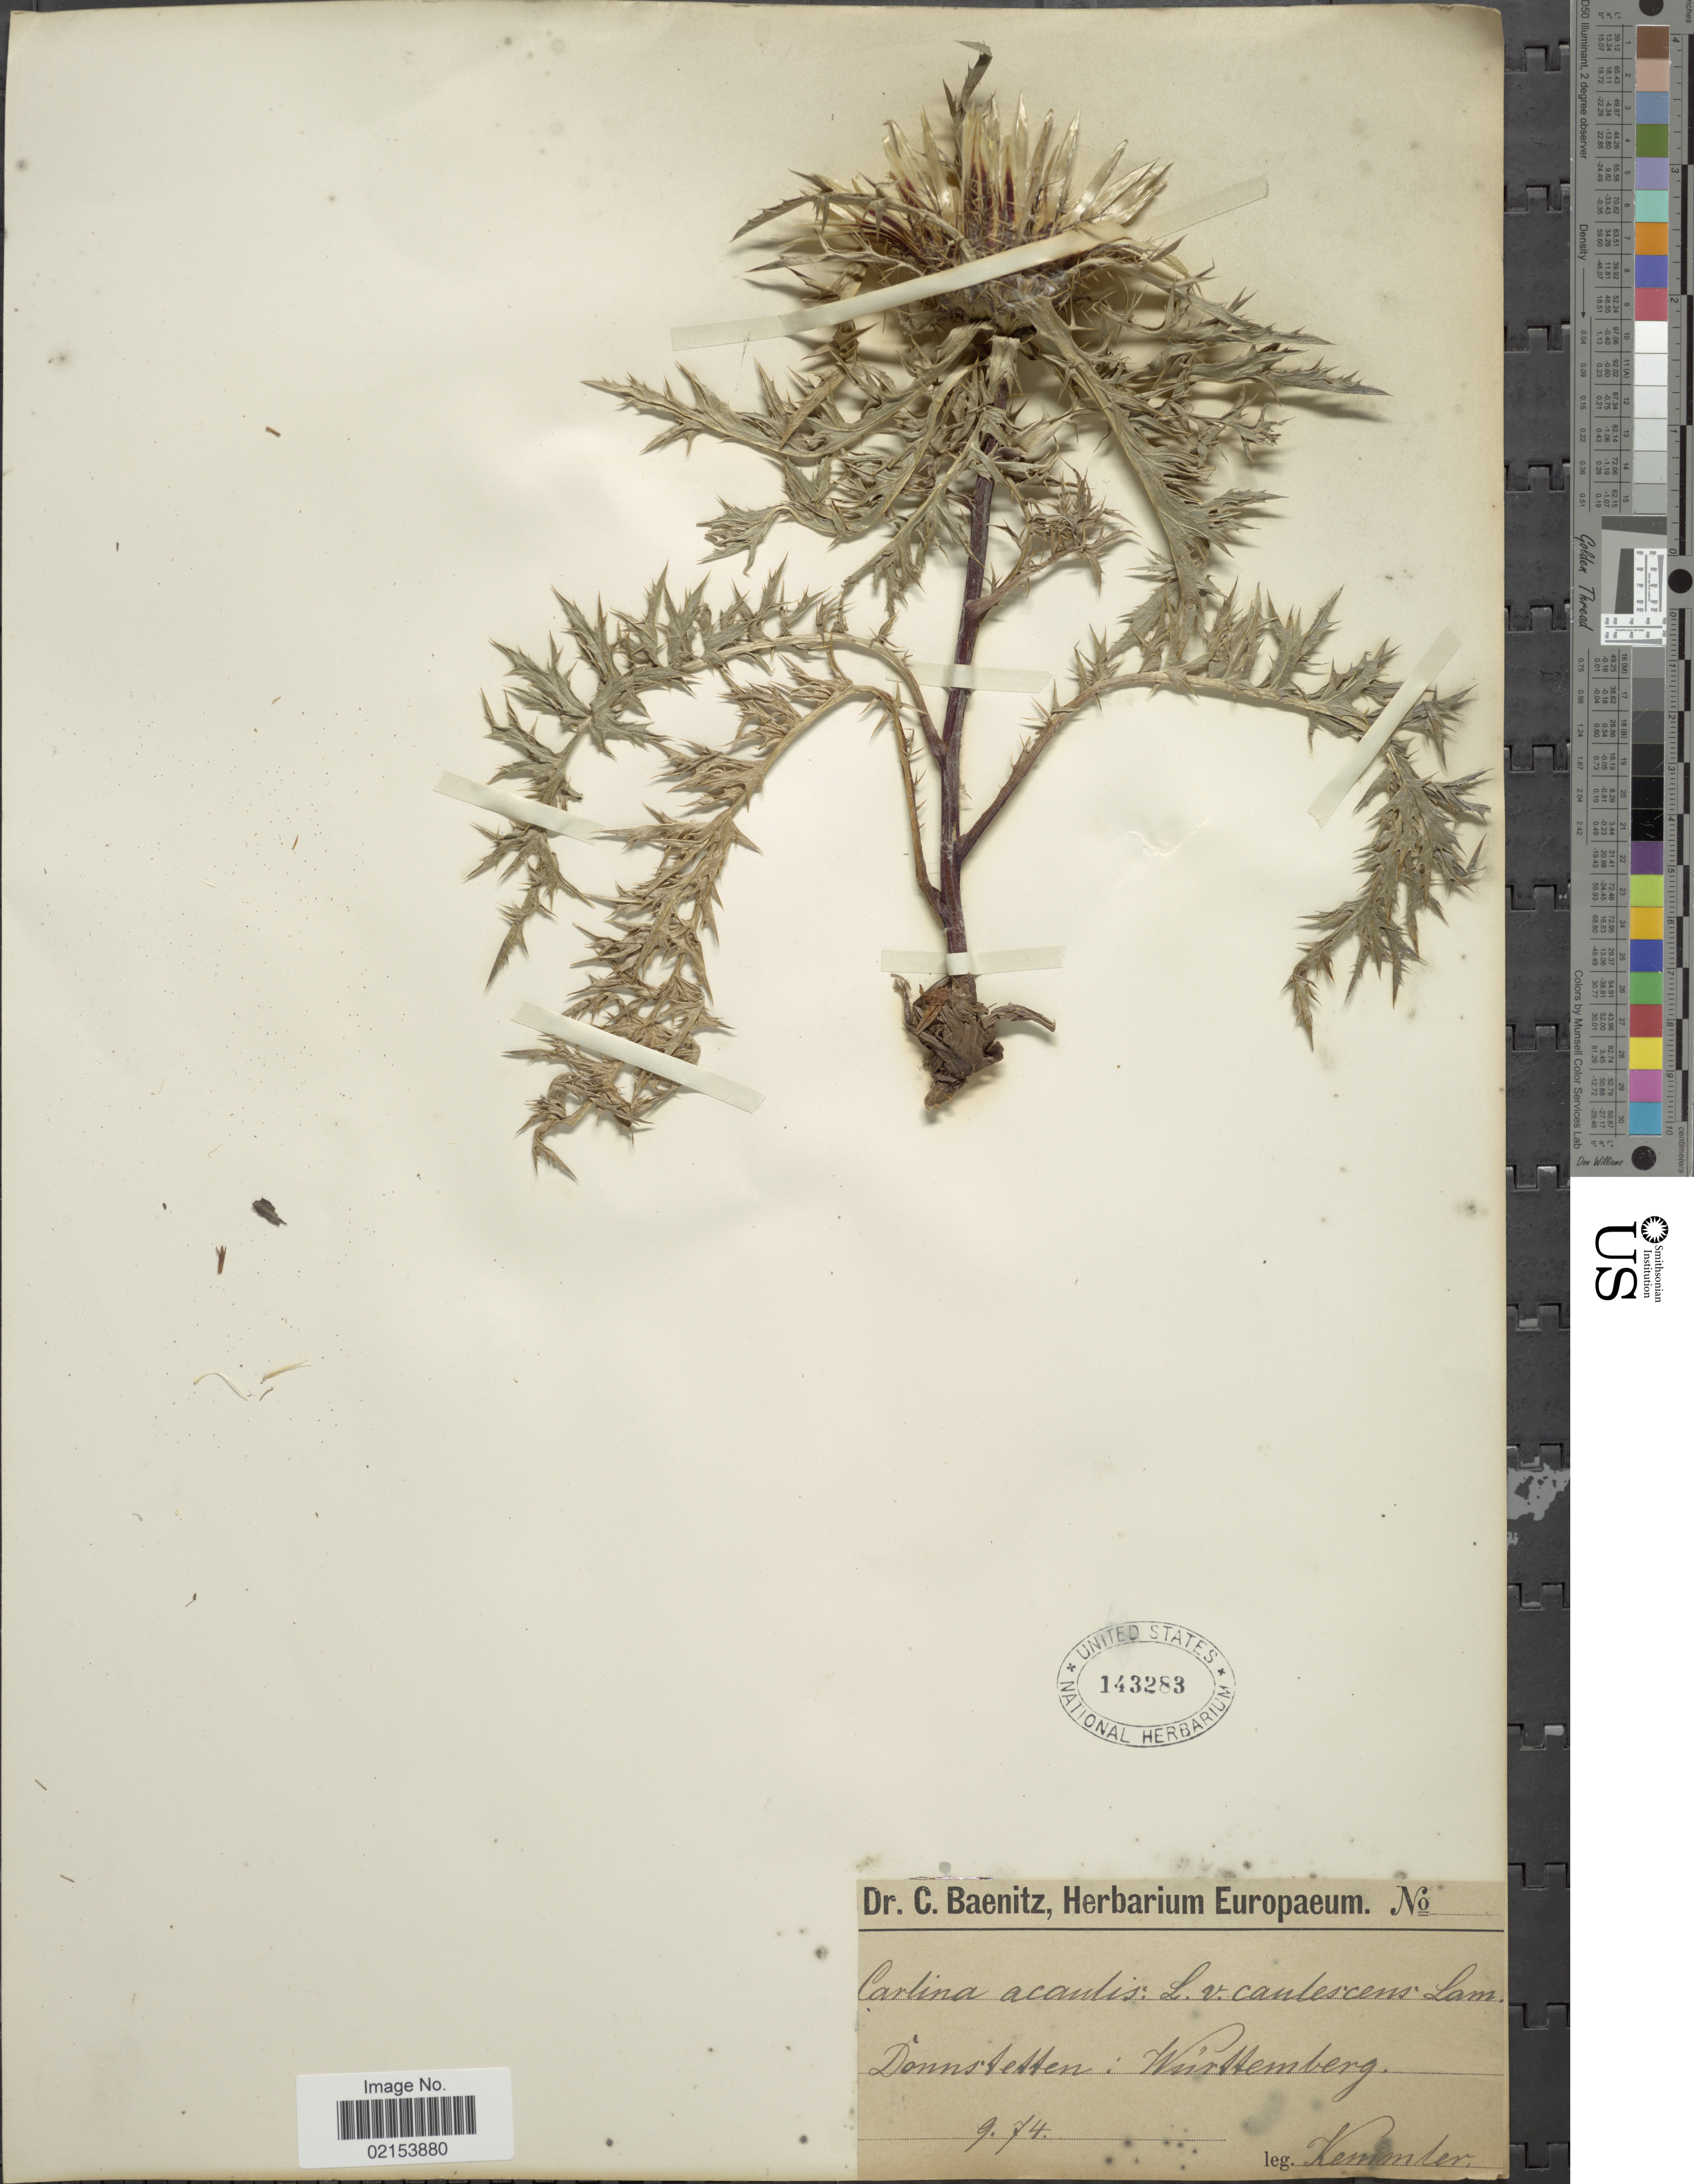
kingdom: Plantae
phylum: Tracheophyta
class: Magnoliopsida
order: Asterales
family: Asteraceae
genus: Carlina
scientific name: Carlina acaulis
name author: L.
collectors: -. Kemmler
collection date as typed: Transcribed d/m/y: /9/74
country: Germany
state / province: Baden-Württemberg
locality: Donnstetten, Württemberg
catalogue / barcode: US 143283